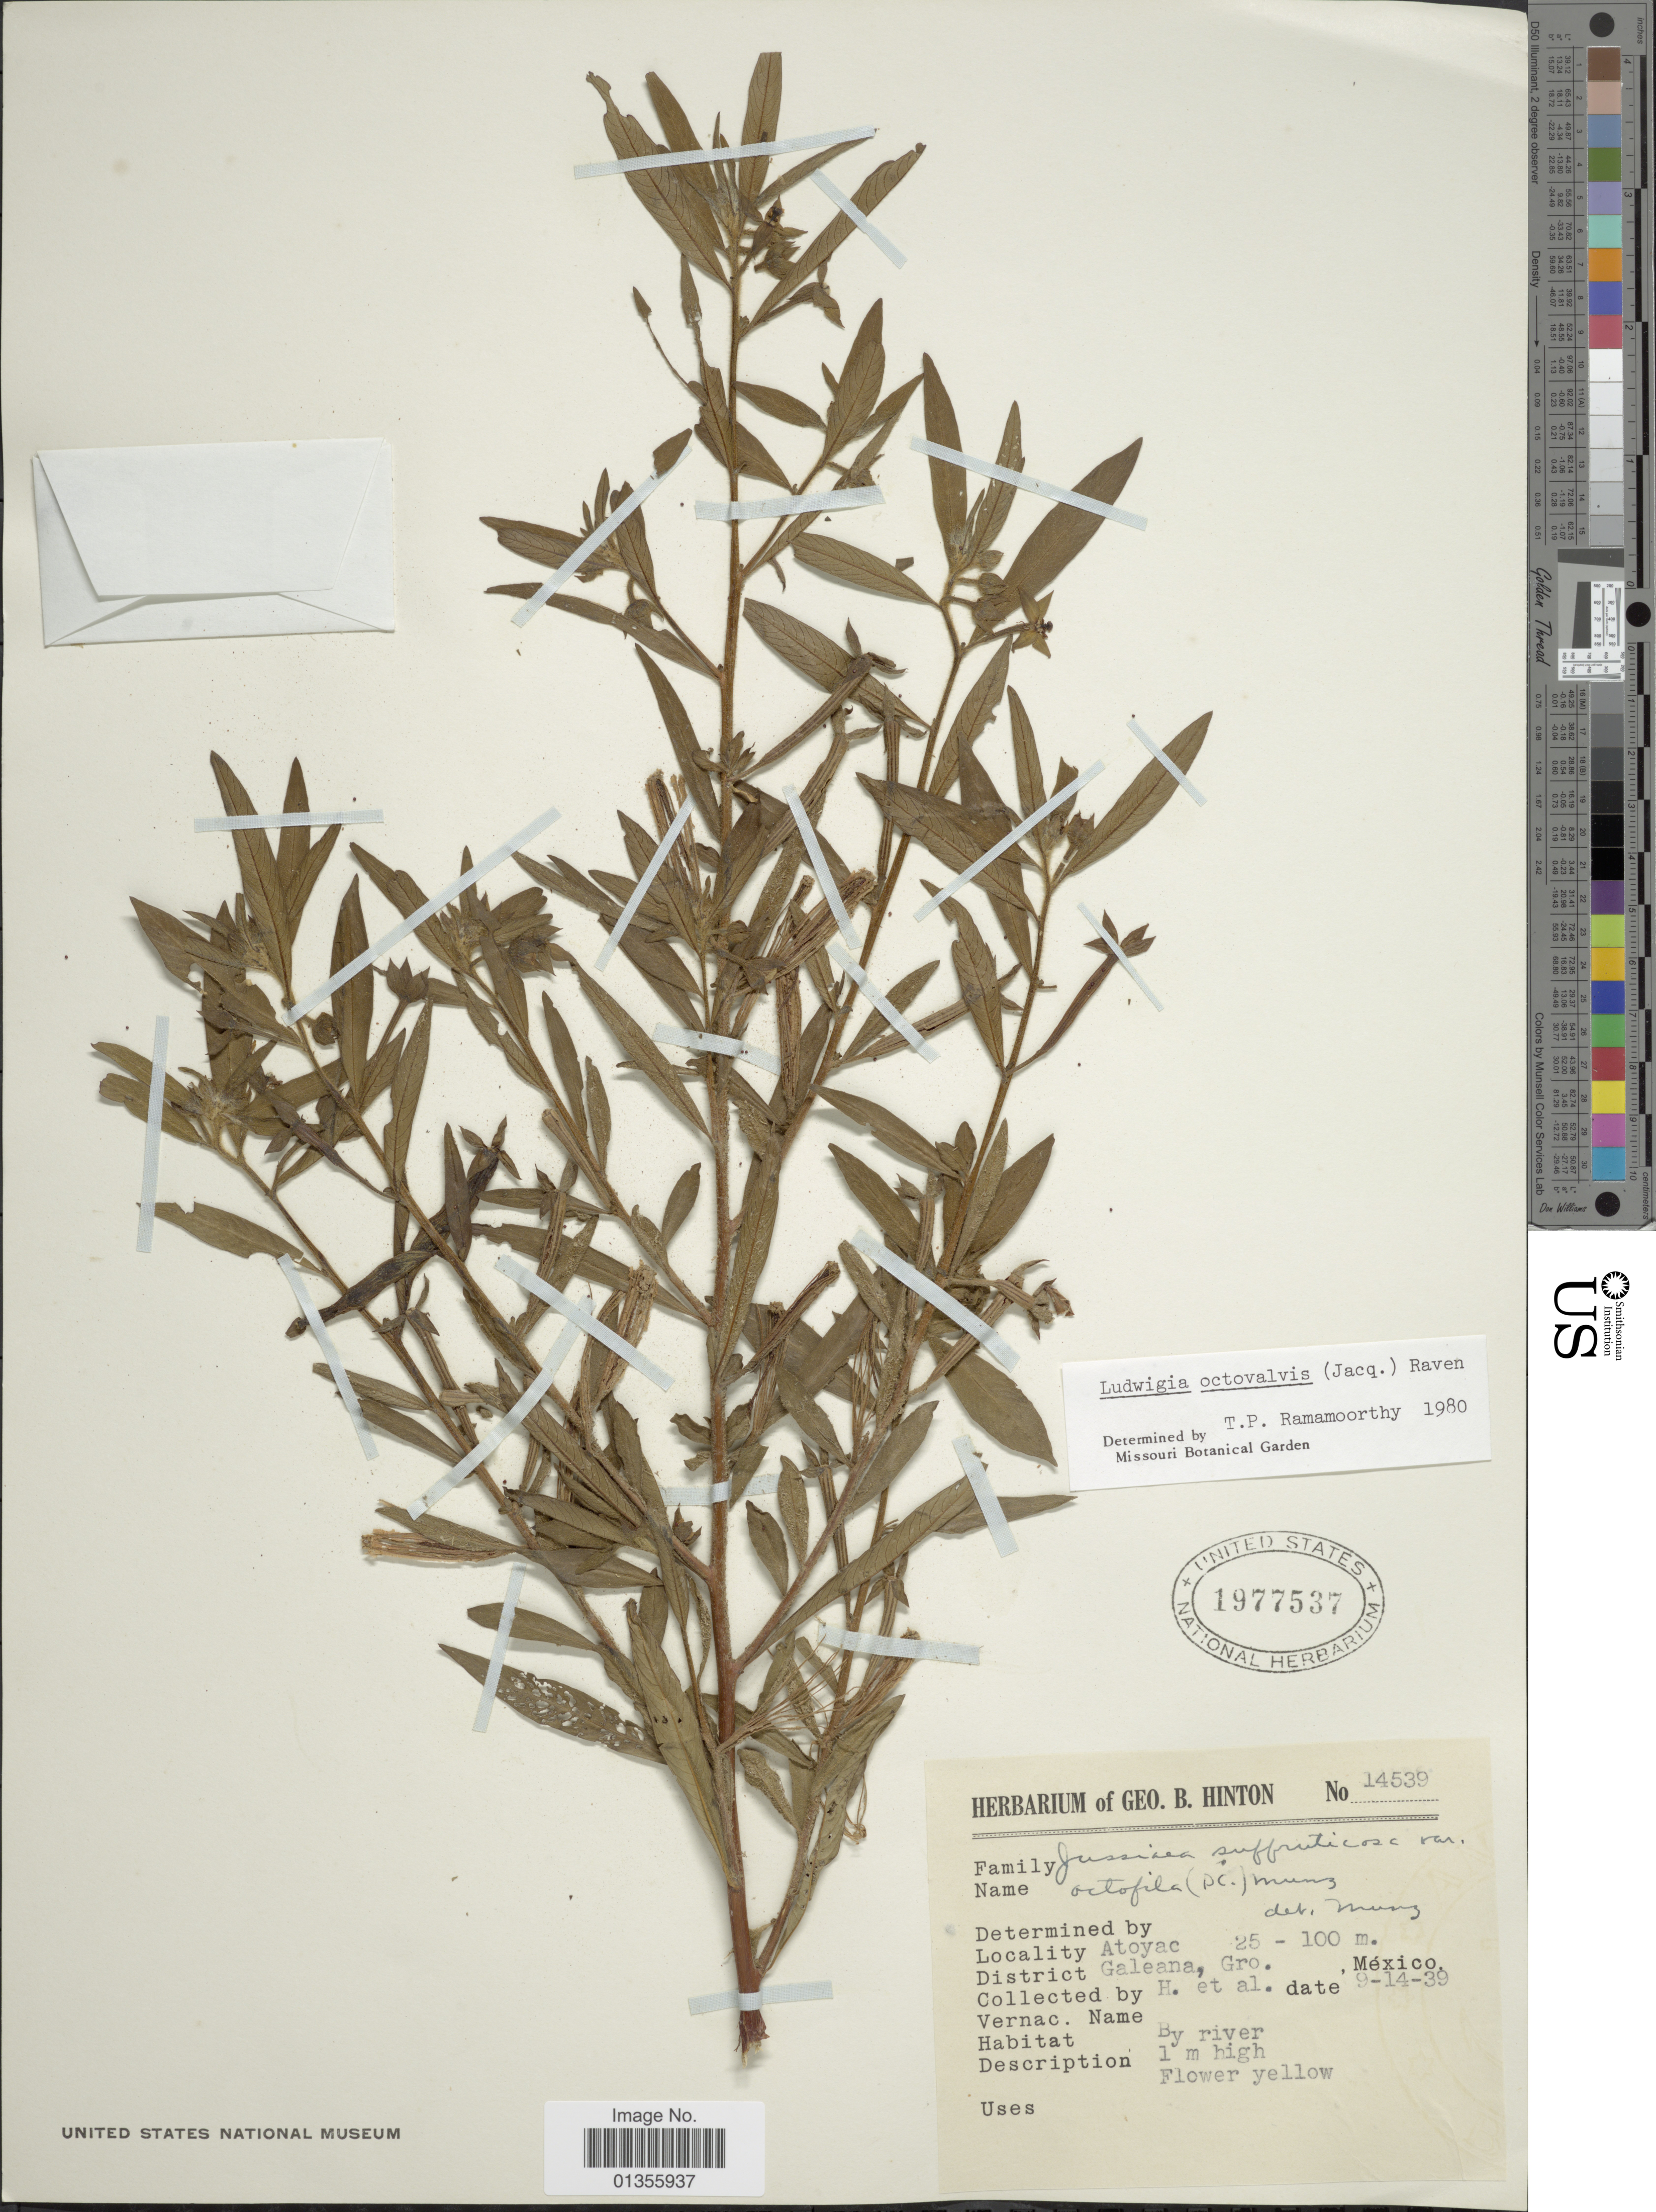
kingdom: Plantae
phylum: Tracheophyta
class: Magnoliopsida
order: Myrtales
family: Onagraceae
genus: Ludwigia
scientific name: Ludwigia octovalvis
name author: (Jacq.) P.H. Raven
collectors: G. B. Hinton & et al.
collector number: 14539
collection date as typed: Transcribed d/m/y: 14/9/39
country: Mexico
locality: Atoyac. District Galeana, Gro.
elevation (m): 25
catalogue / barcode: US 1977537